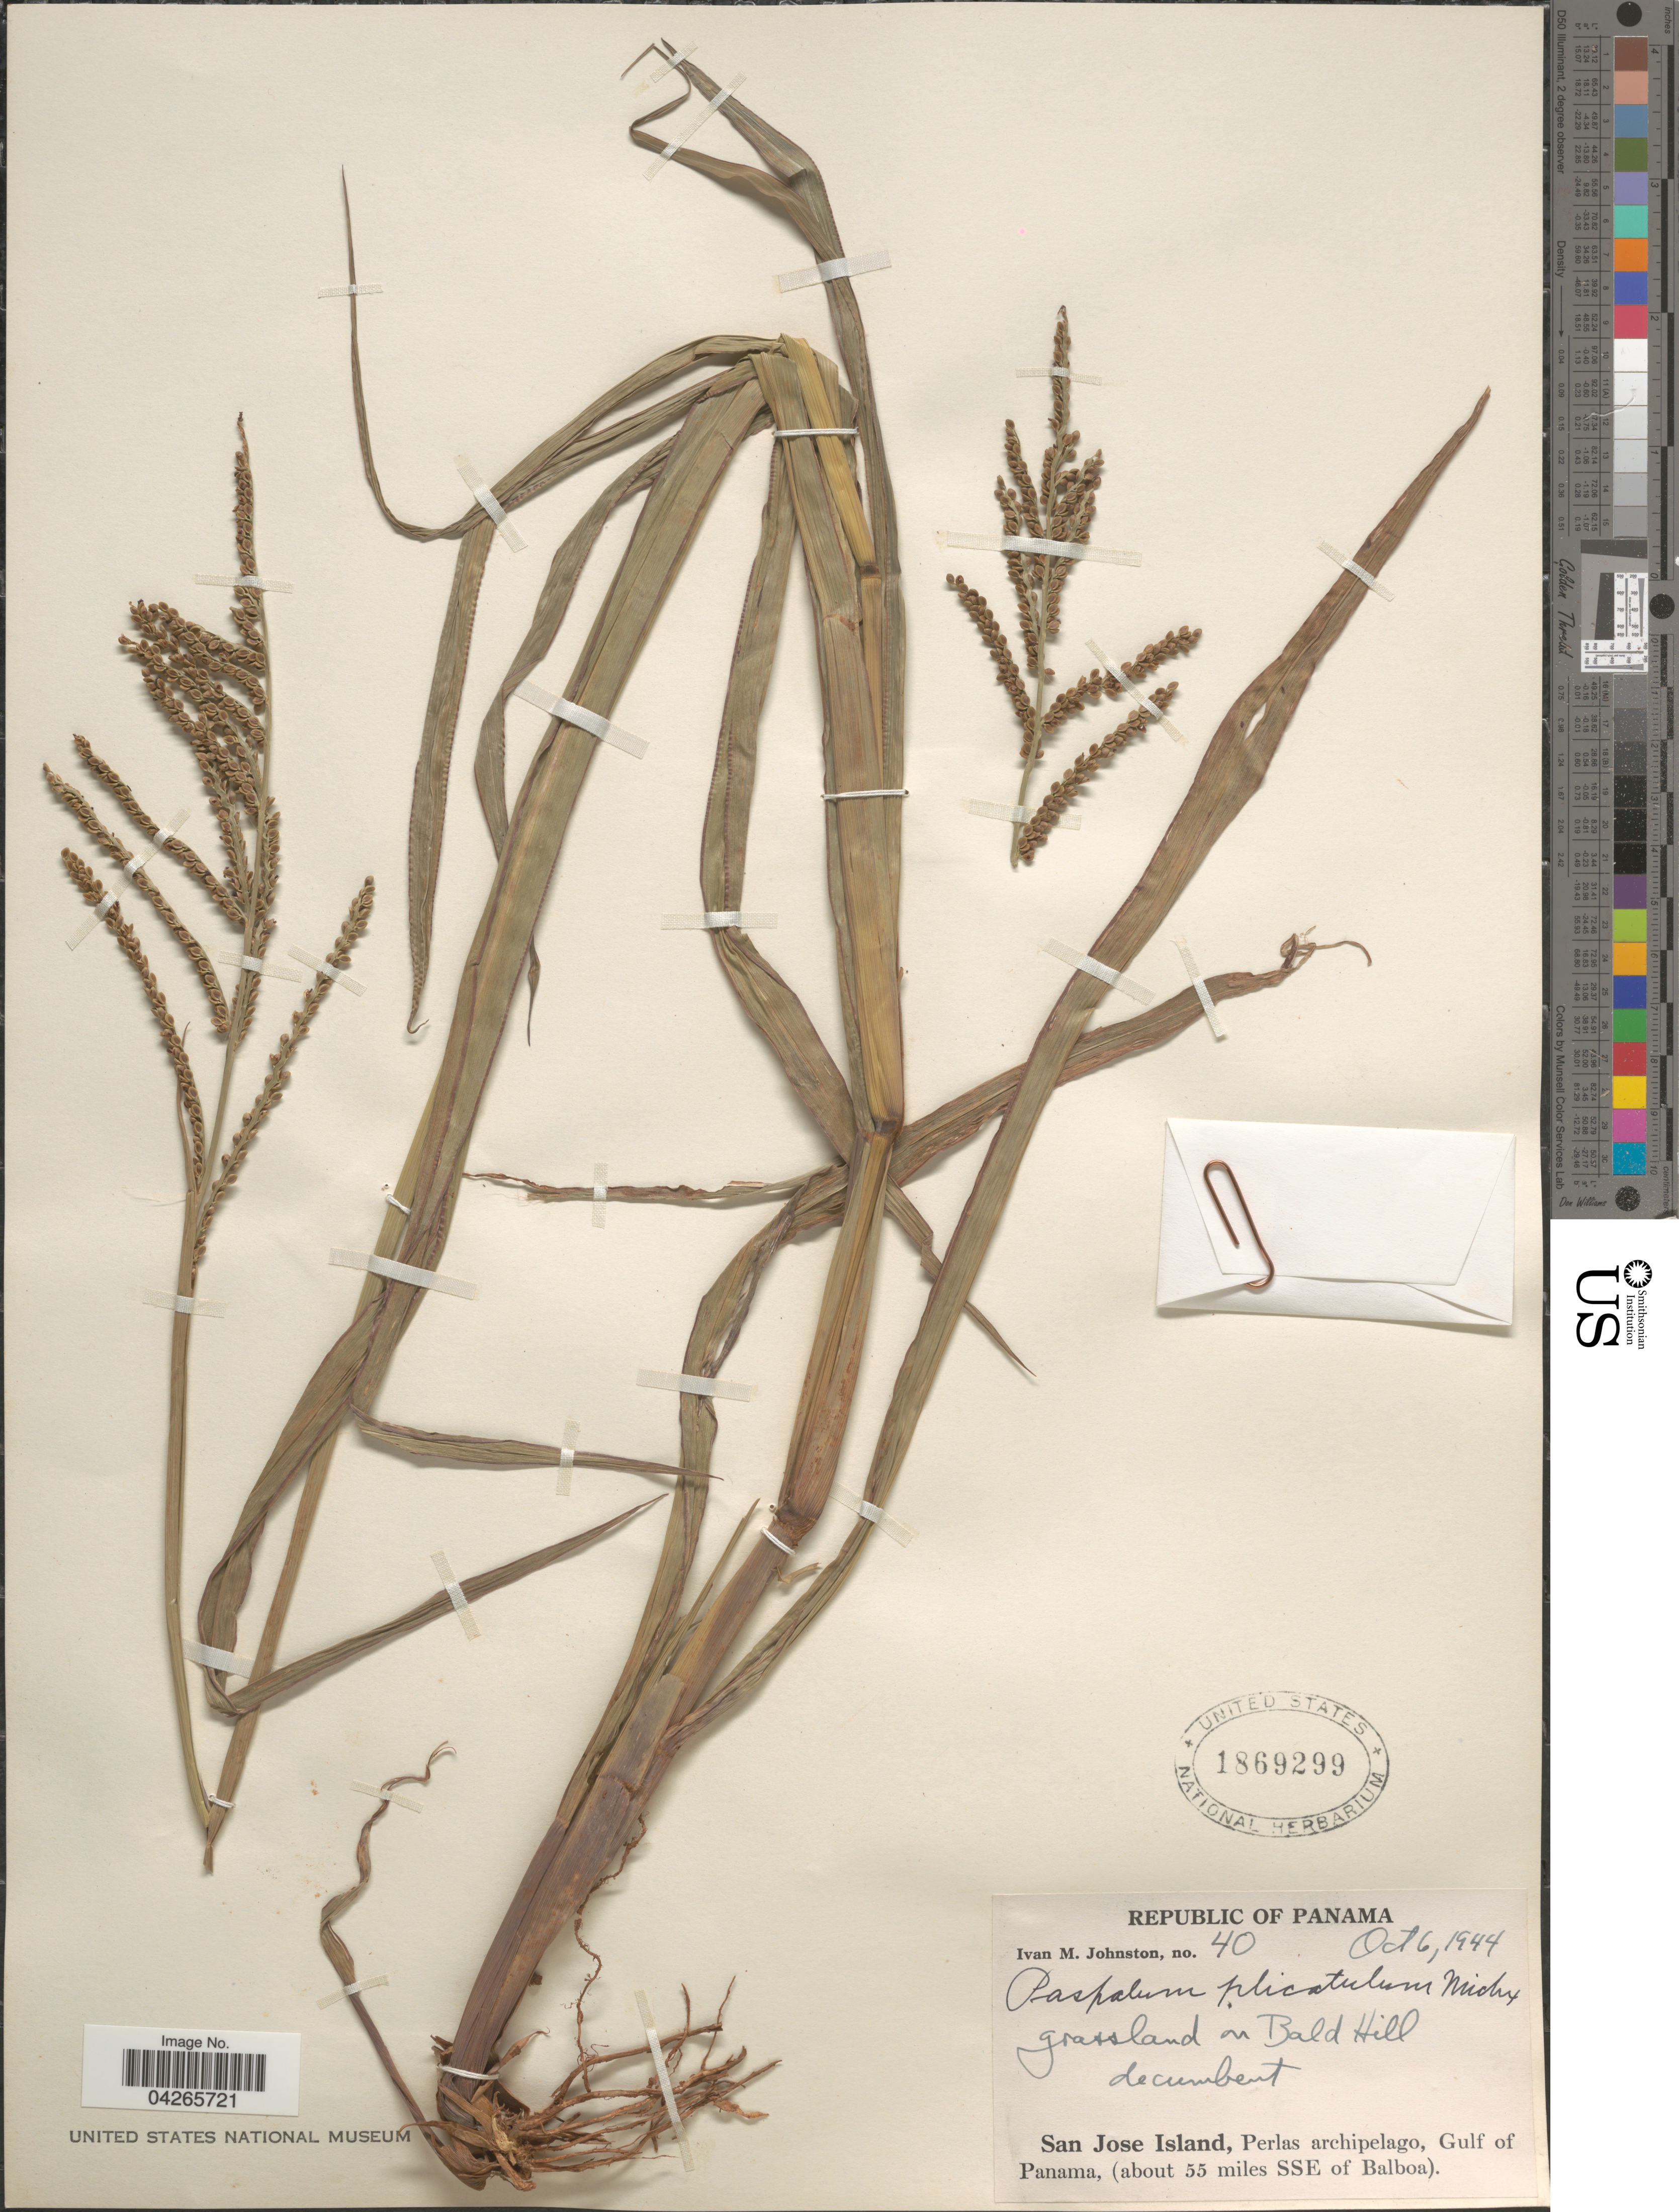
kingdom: Plantae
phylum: Tracheophyta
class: Liliopsida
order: Poales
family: Poaceae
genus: Paspalum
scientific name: Paspalum plicatulum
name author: Michx.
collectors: I.M. Johnston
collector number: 40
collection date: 1944-10-06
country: Panama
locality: Republic of Panama. Grassland on Bald Hill. San Jose Island, Perlas archipelago, Gulf of Panama, (about 55 miles SSE of Balboa).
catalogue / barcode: US 1869299